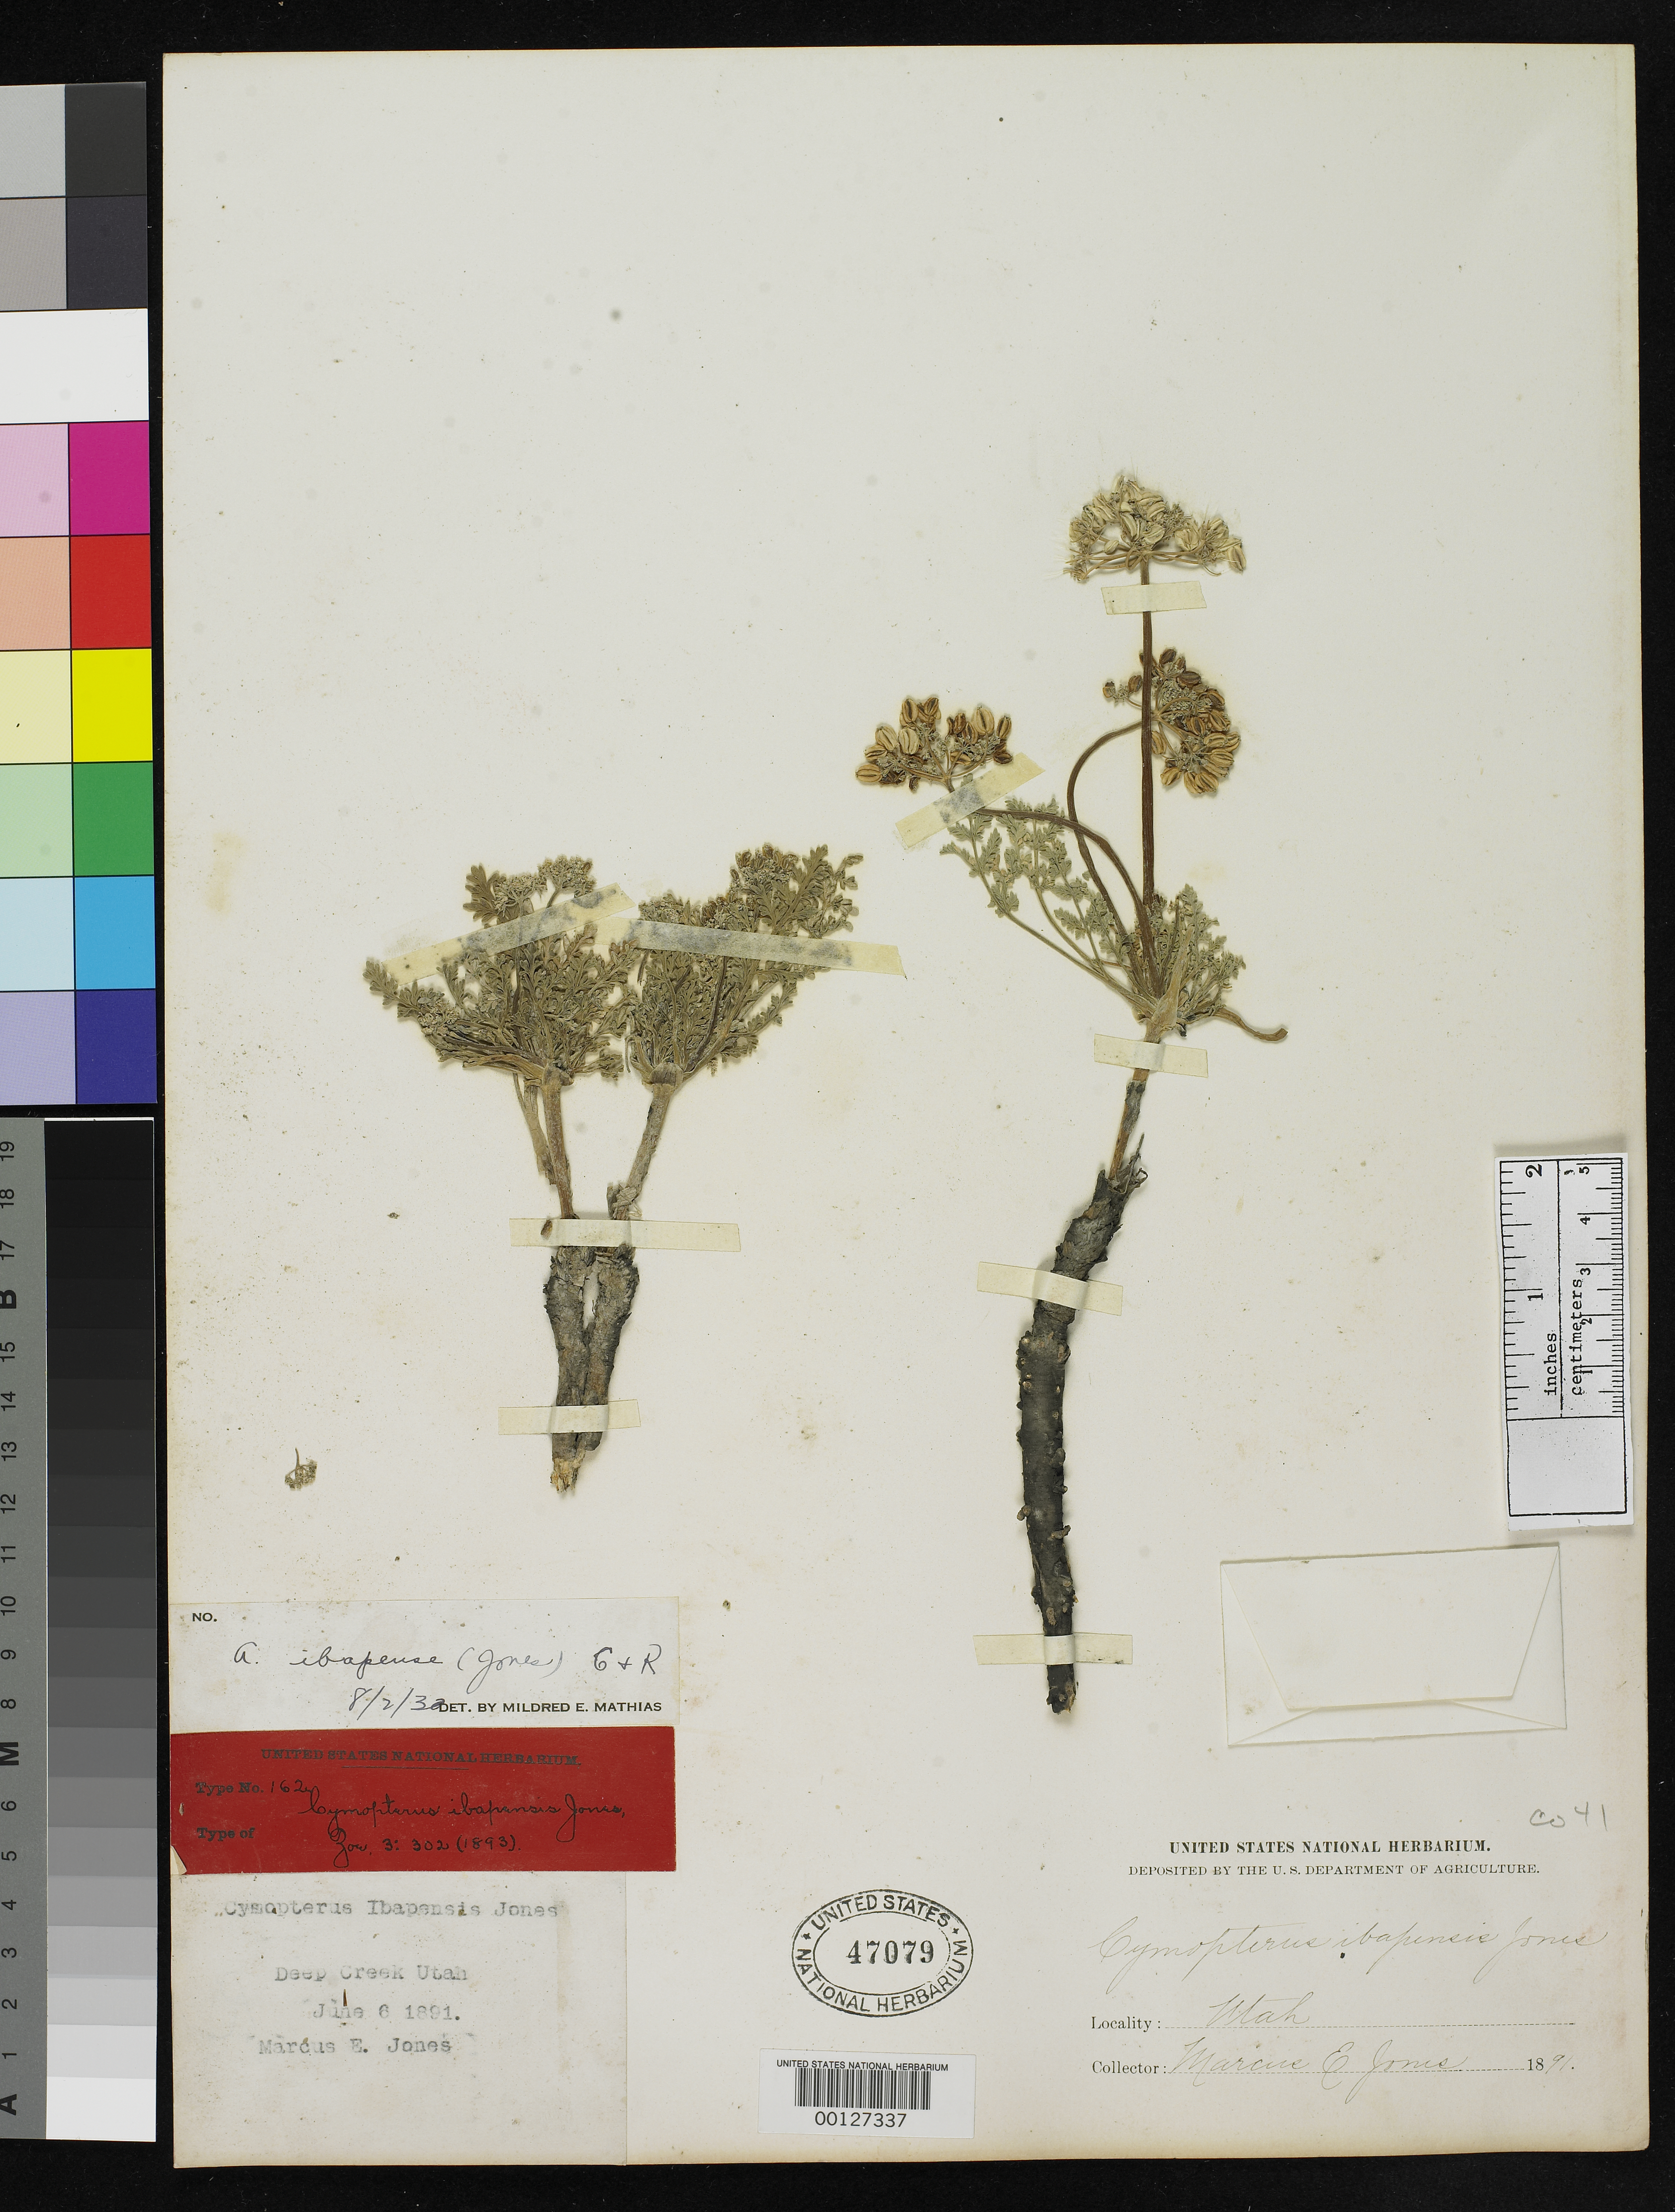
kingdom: Plantae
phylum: Tracheophyta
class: Magnoliopsida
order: Apiales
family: Apiaceae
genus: Cymopterus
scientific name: Cymopterus ibapensis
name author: M.E. Jones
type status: Isotype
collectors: M. E. Jones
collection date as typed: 06 Jun 1891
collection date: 1891-06-06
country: United States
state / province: Utah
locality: Deep Creek Valley.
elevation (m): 1524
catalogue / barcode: US 47079